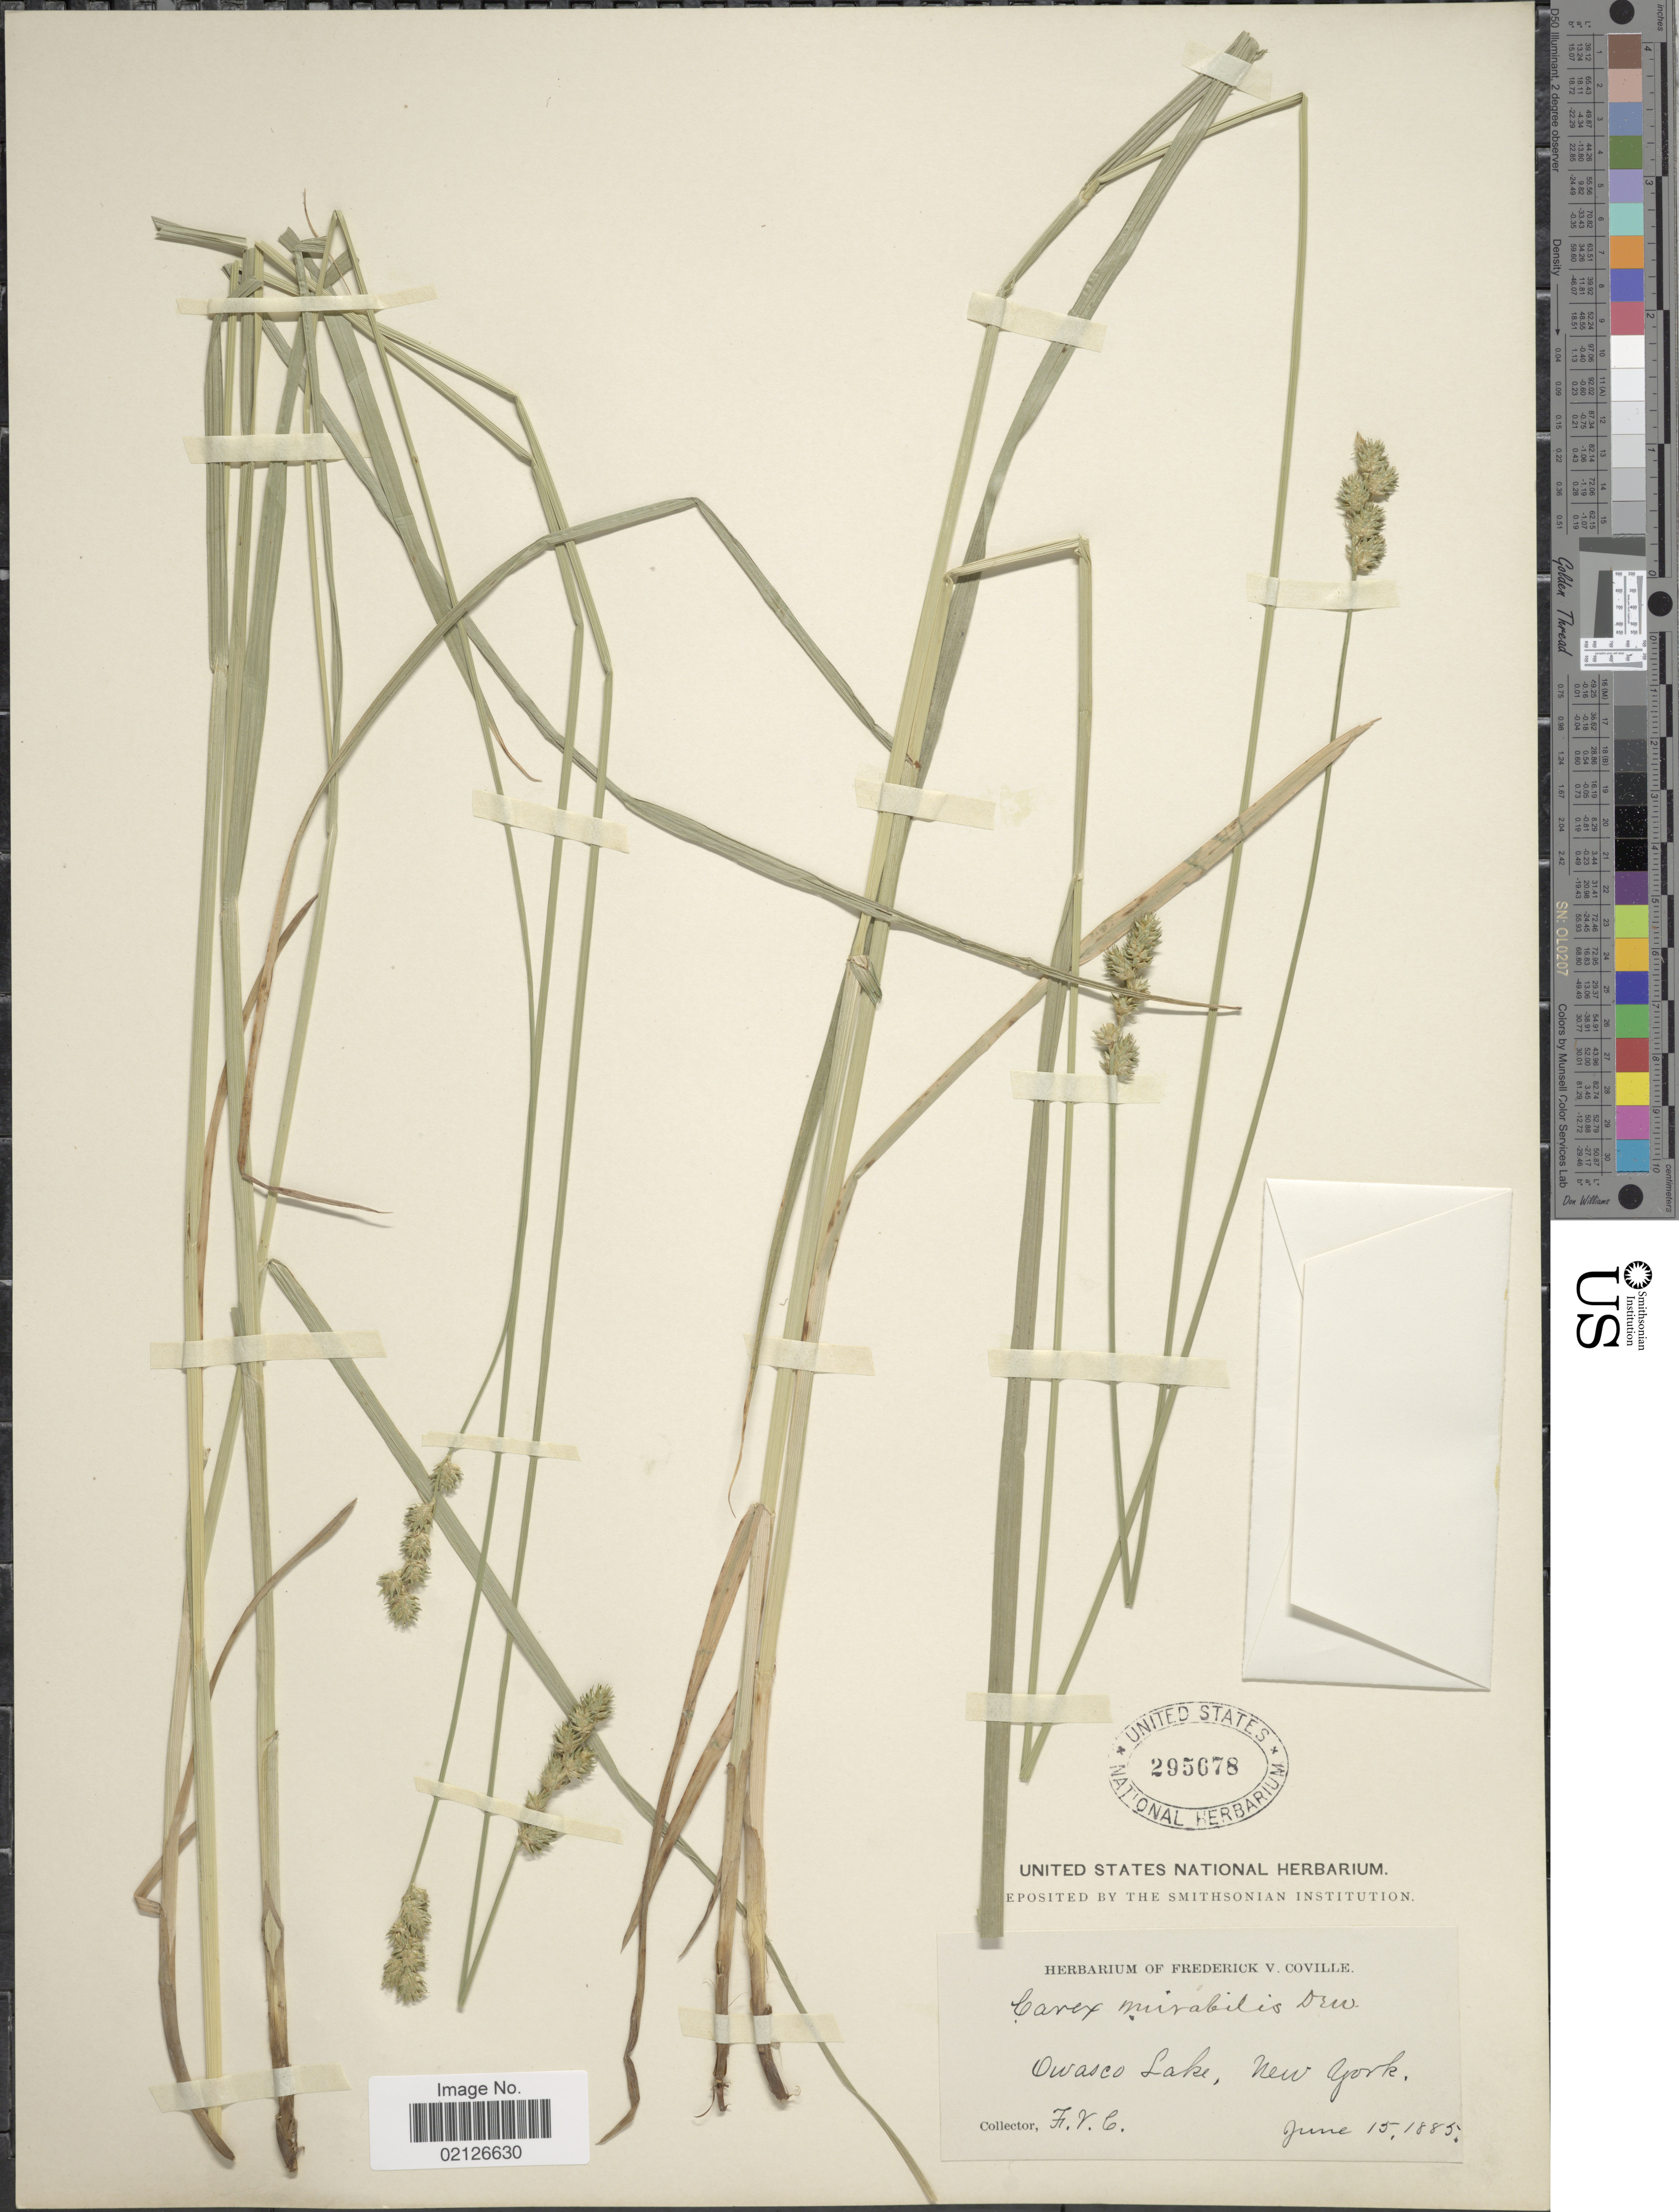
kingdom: Plantae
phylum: Tracheophyta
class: Liliopsida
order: Poales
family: Cyperaceae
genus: Carex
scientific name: Carex normalis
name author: Mack.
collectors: F. V. Coville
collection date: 1885-06-15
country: United States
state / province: New York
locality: Owasco Lake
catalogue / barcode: US 295678